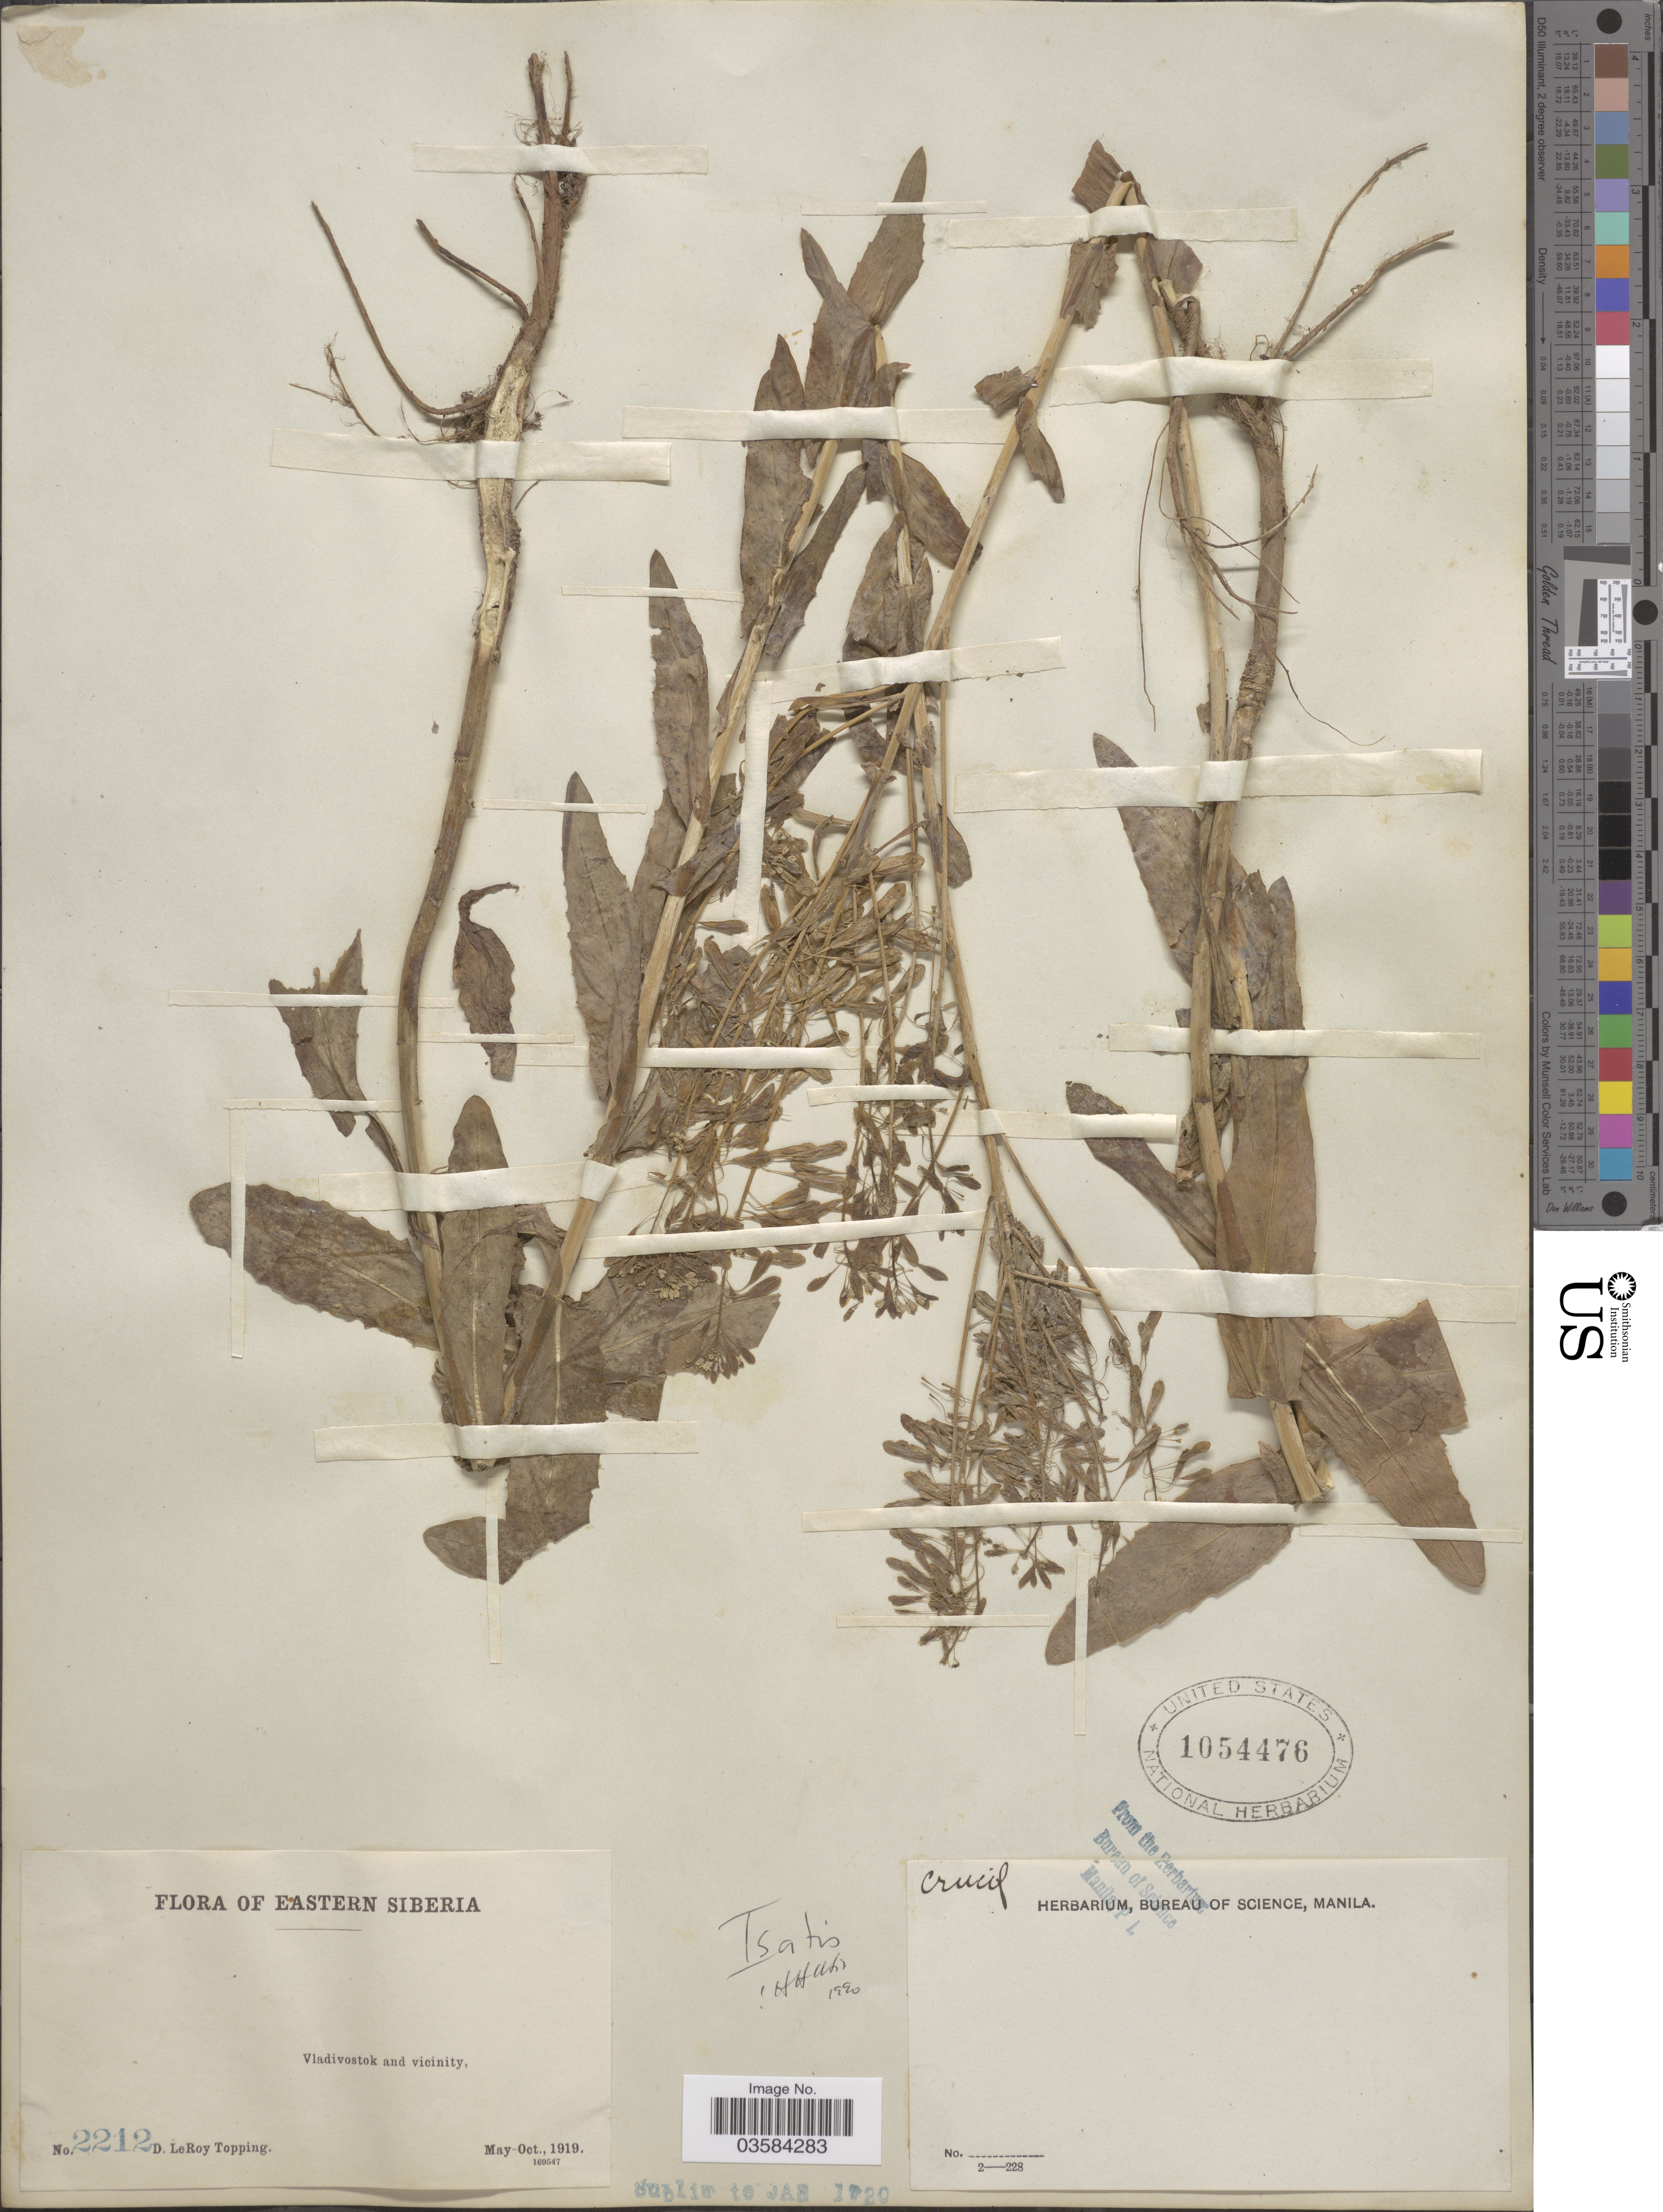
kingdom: Plantae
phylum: Tracheophyta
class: Magnoliopsida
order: Brassicales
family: Brassicaceae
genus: Isatis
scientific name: Isatis sp.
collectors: D. L. Topping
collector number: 2212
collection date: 1919-05/1919-10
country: Russian Federation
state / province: Primorsky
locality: Eastern Siberia. Vladivostok and vicinity.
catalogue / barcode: US 1054476